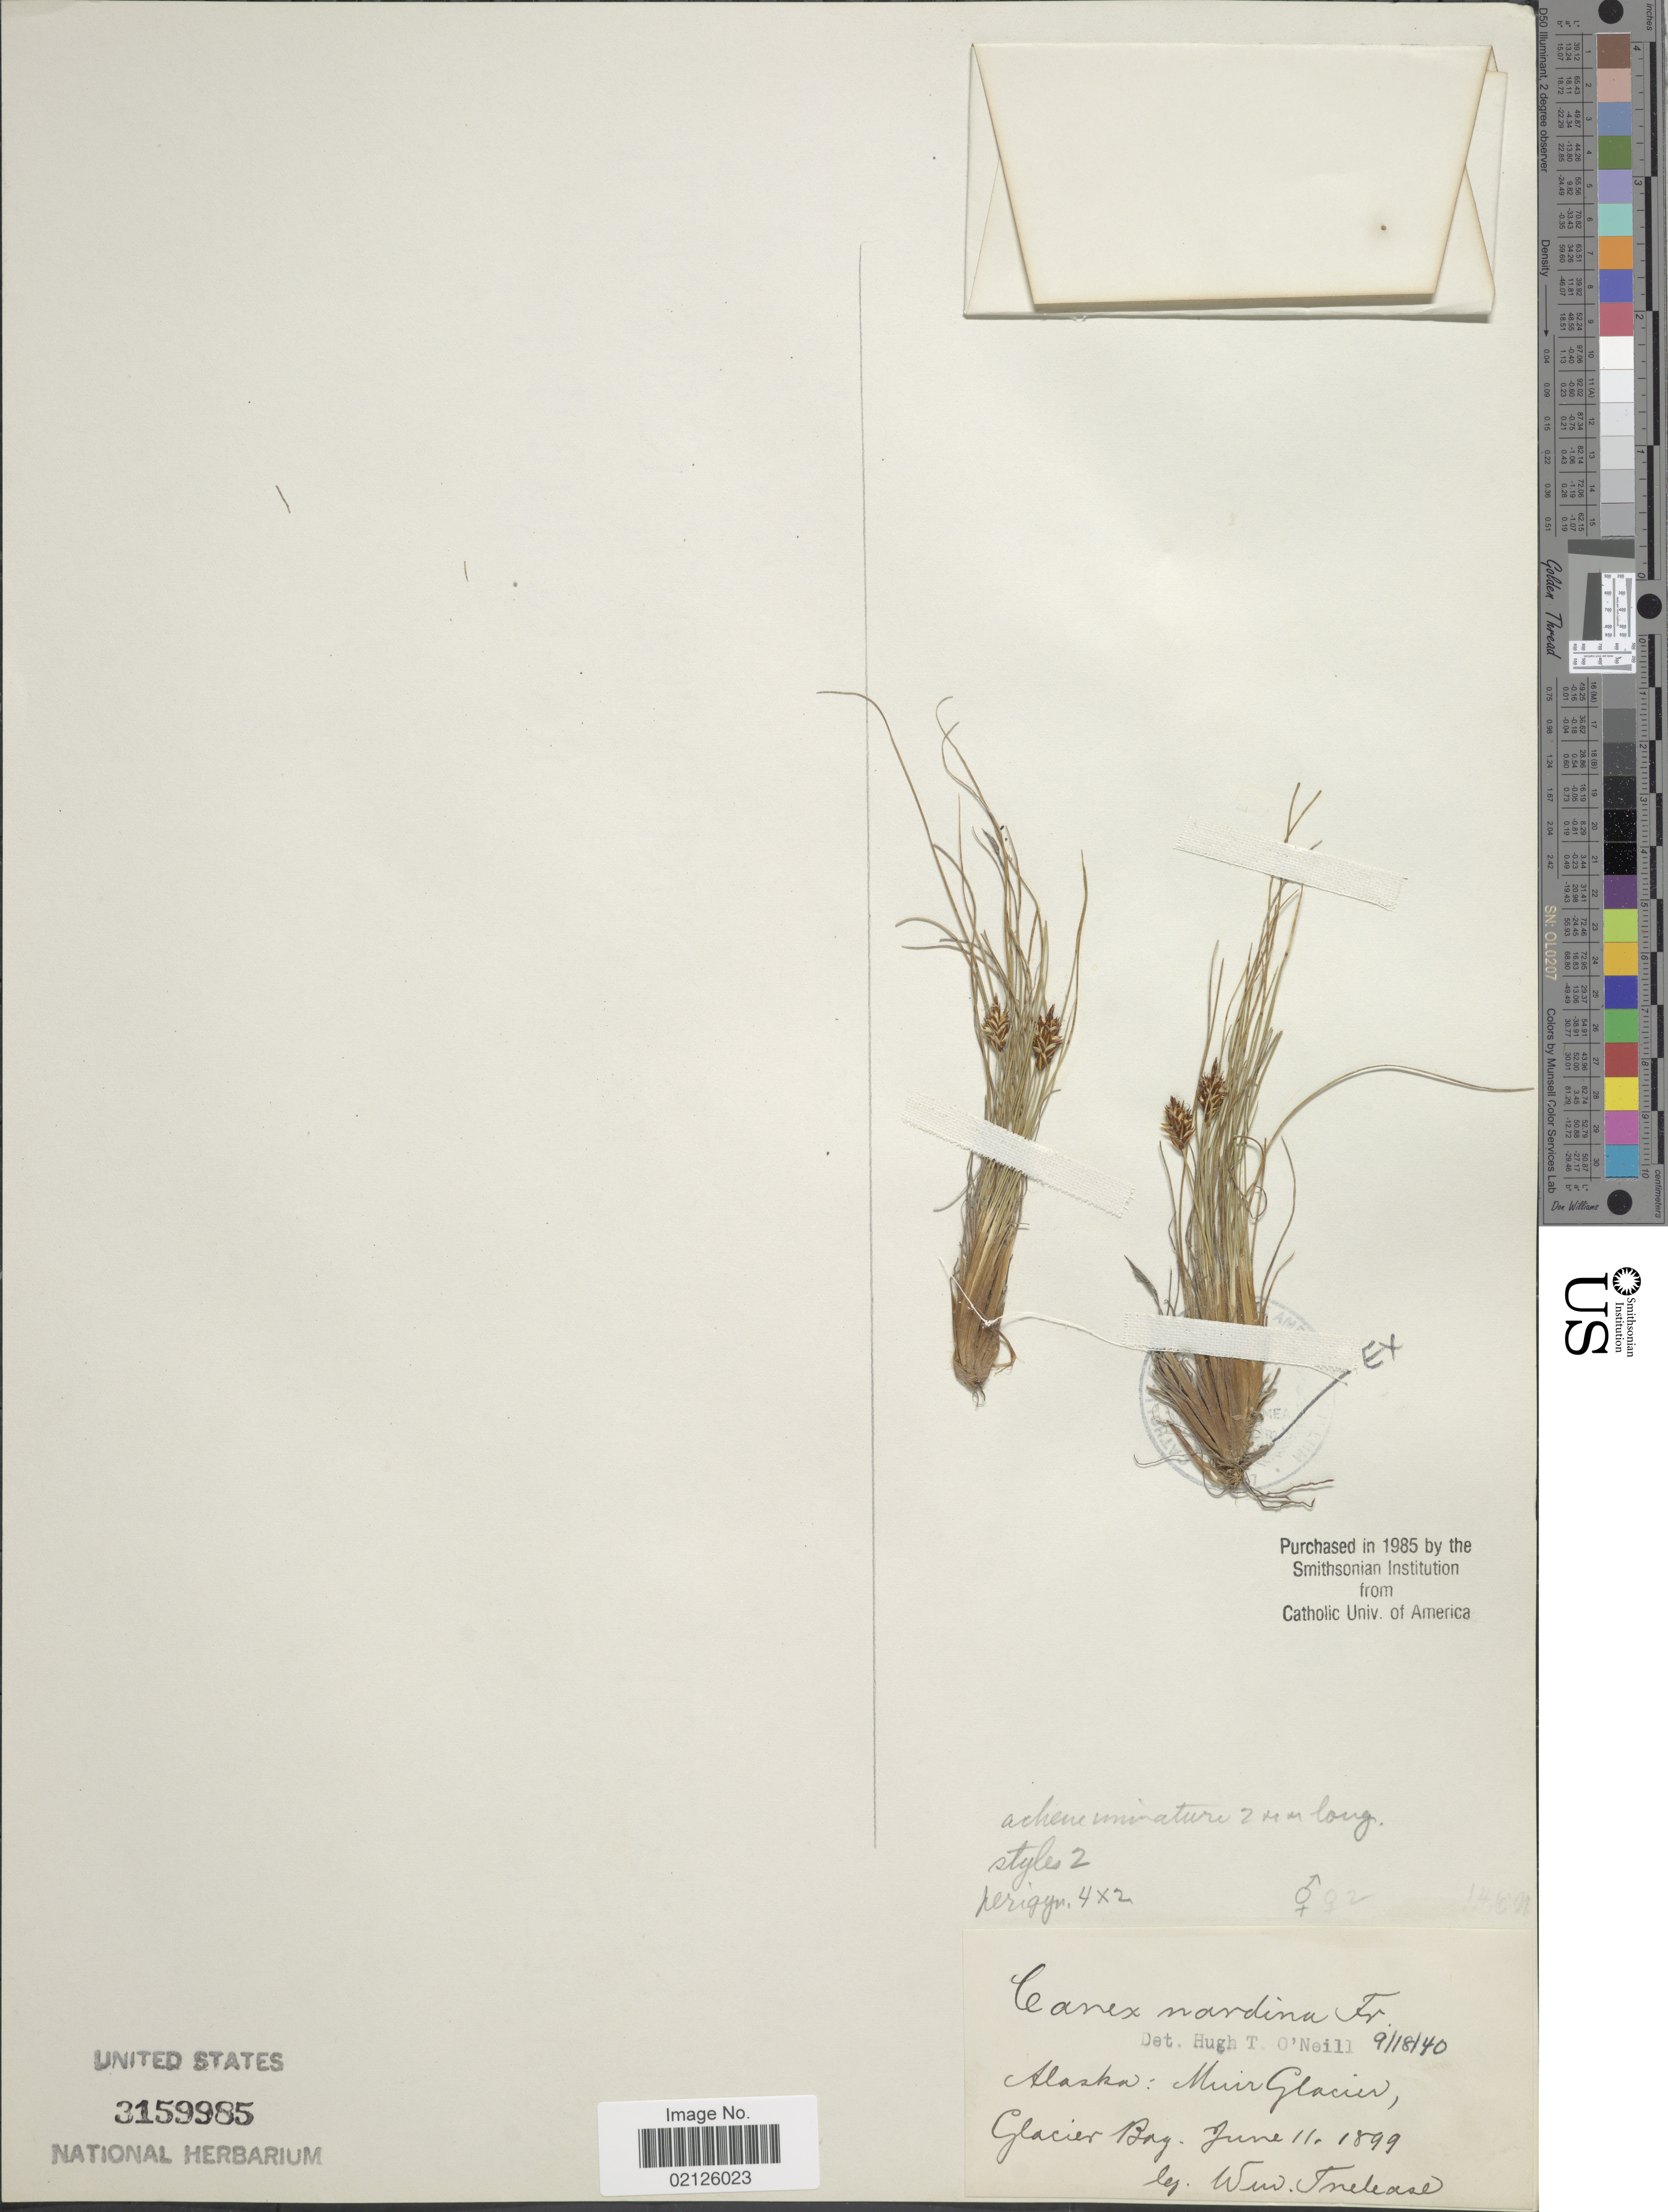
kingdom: Plantae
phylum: Tracheophyta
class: Liliopsida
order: Poales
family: Cyperaceae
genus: Carex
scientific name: Carex nardina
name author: (Hornem.) Fr.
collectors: W. Trelease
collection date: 1899-06-11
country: United States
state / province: Alaska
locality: Muir Glacier, Glacier Bay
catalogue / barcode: US 3159985